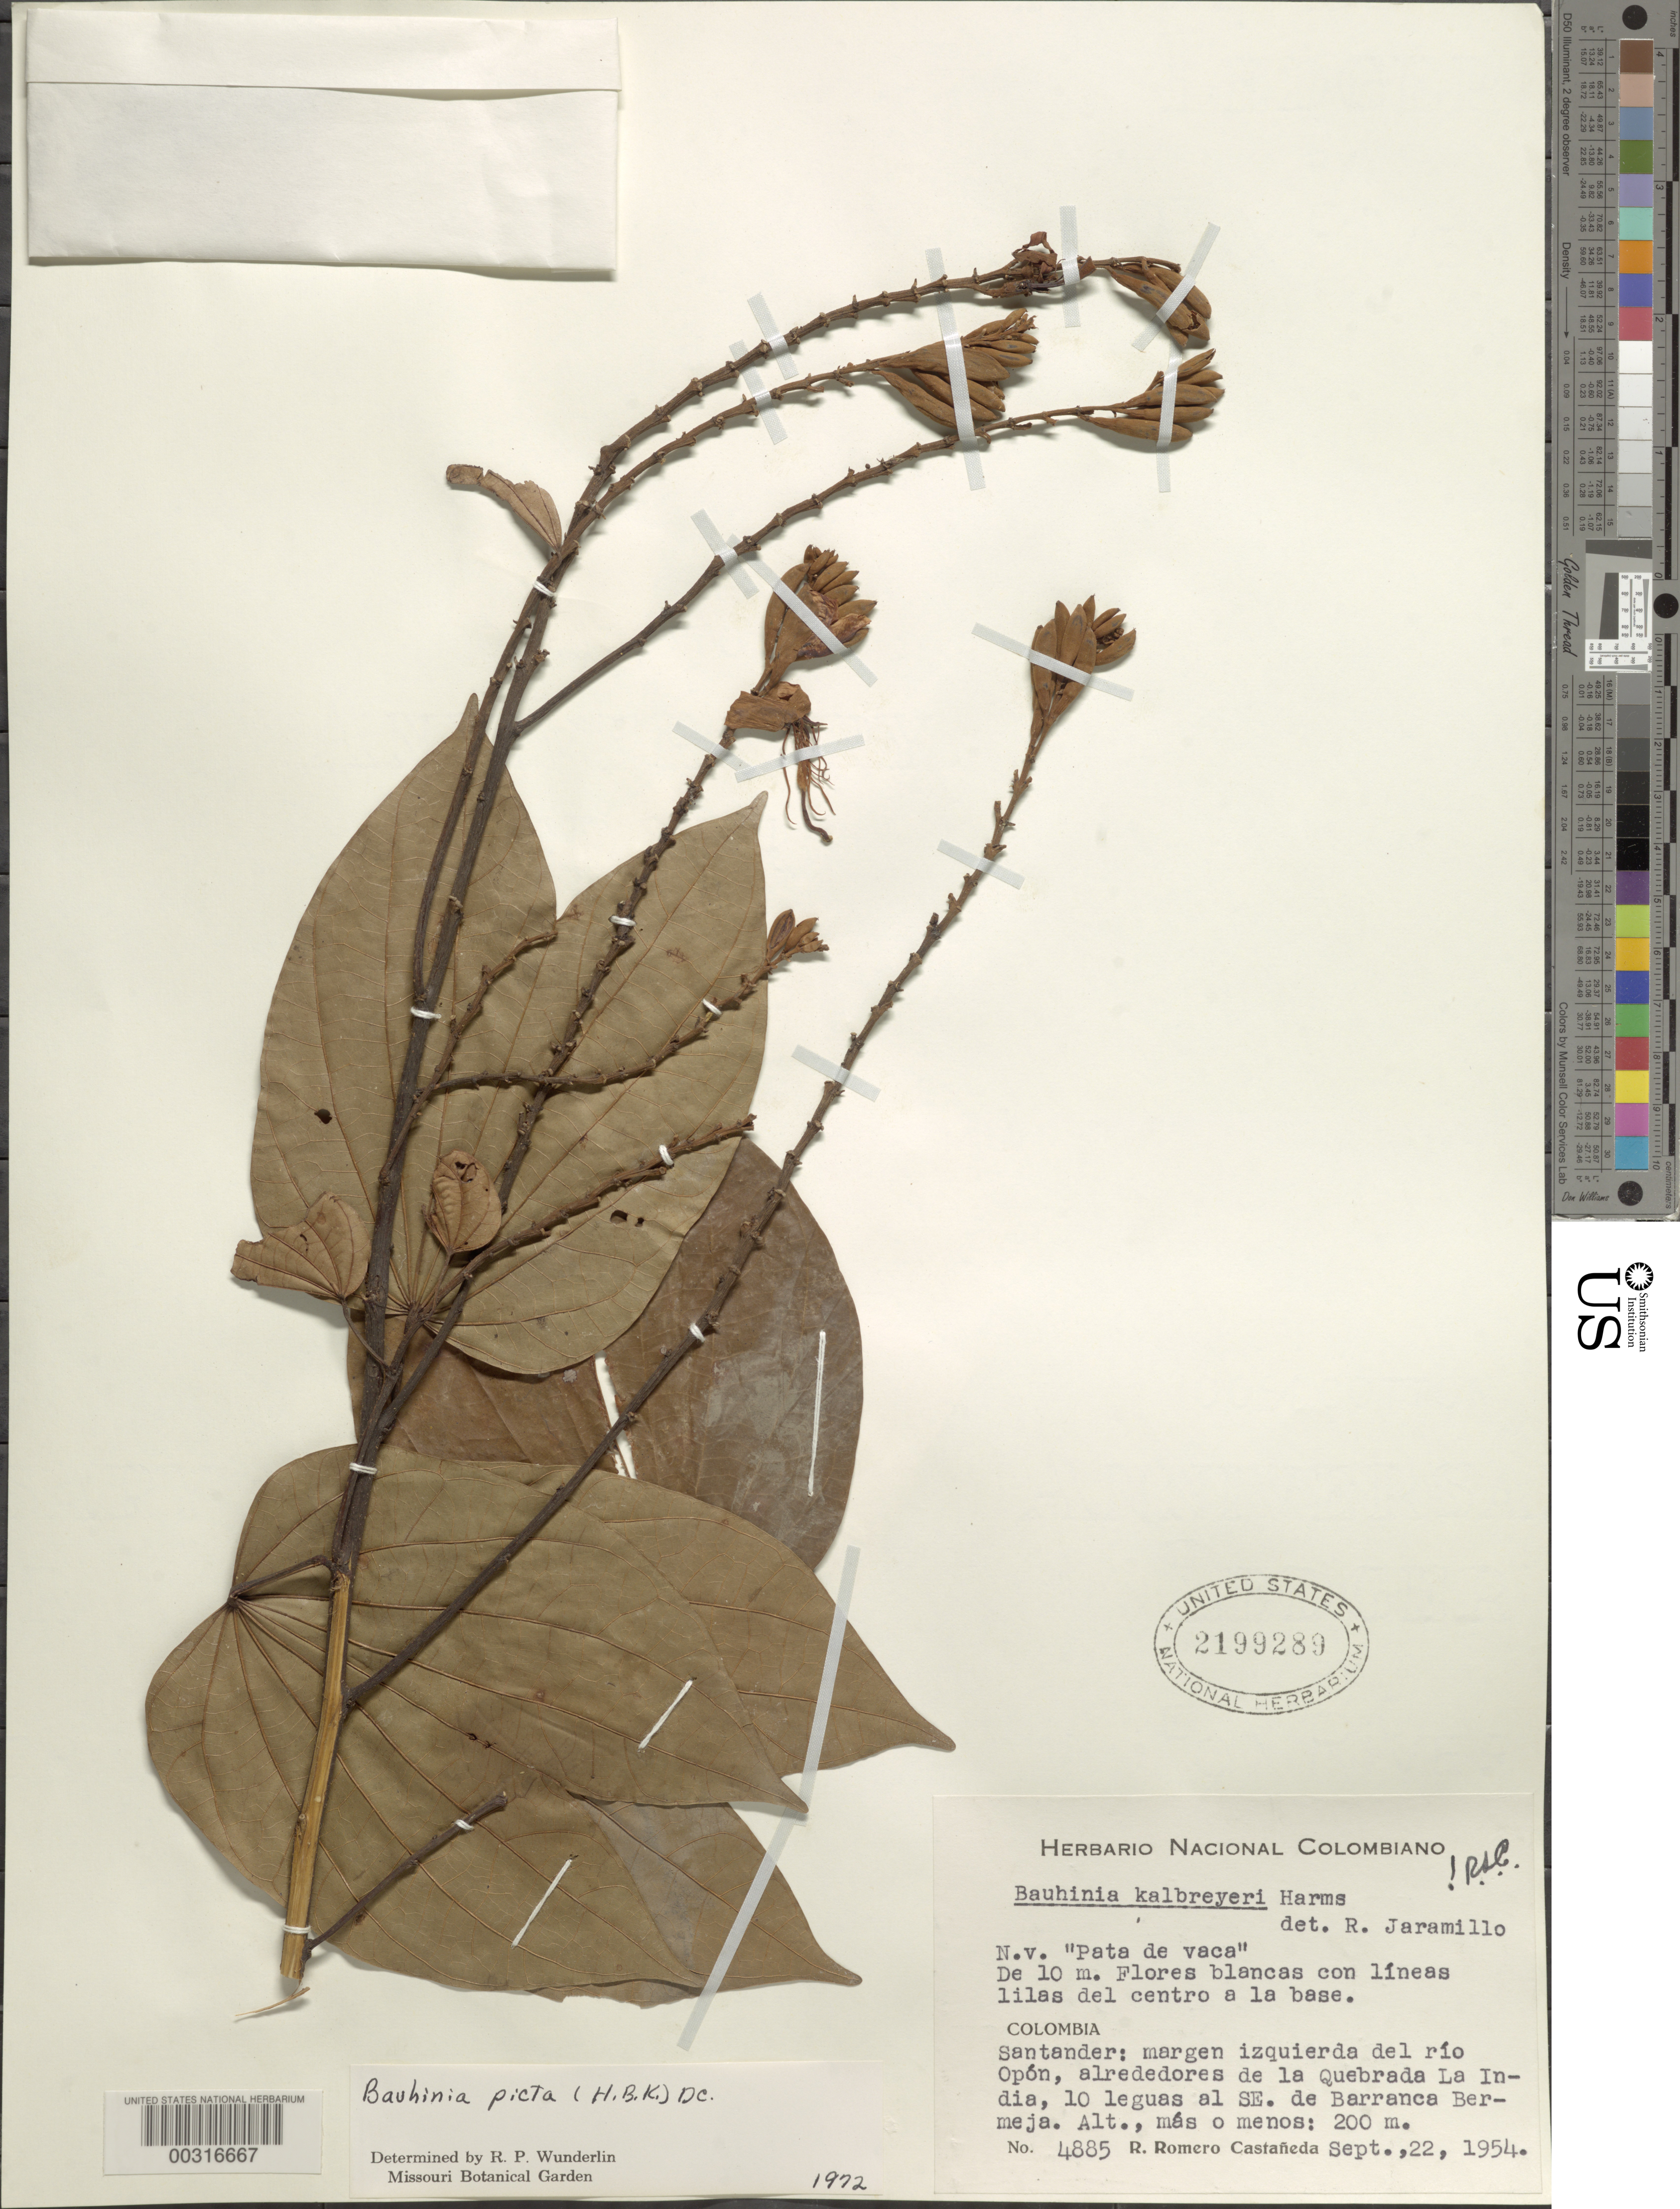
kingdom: Plantae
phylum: Tracheophyta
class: Magnoliopsida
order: Fabales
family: Fabaceae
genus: Bauhinia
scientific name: Bauhinia picta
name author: (Humb. & Bonpl.) DC.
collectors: R. Romero Castañeda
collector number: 4885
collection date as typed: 22 Sep 1954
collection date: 1954-09-22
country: Colombia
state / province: Santander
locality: Left side of the Rio Opon, in the vicinity of the Quebrada la India, 10 leagues to SE of Barrancabermeja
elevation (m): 200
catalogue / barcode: US 2199289